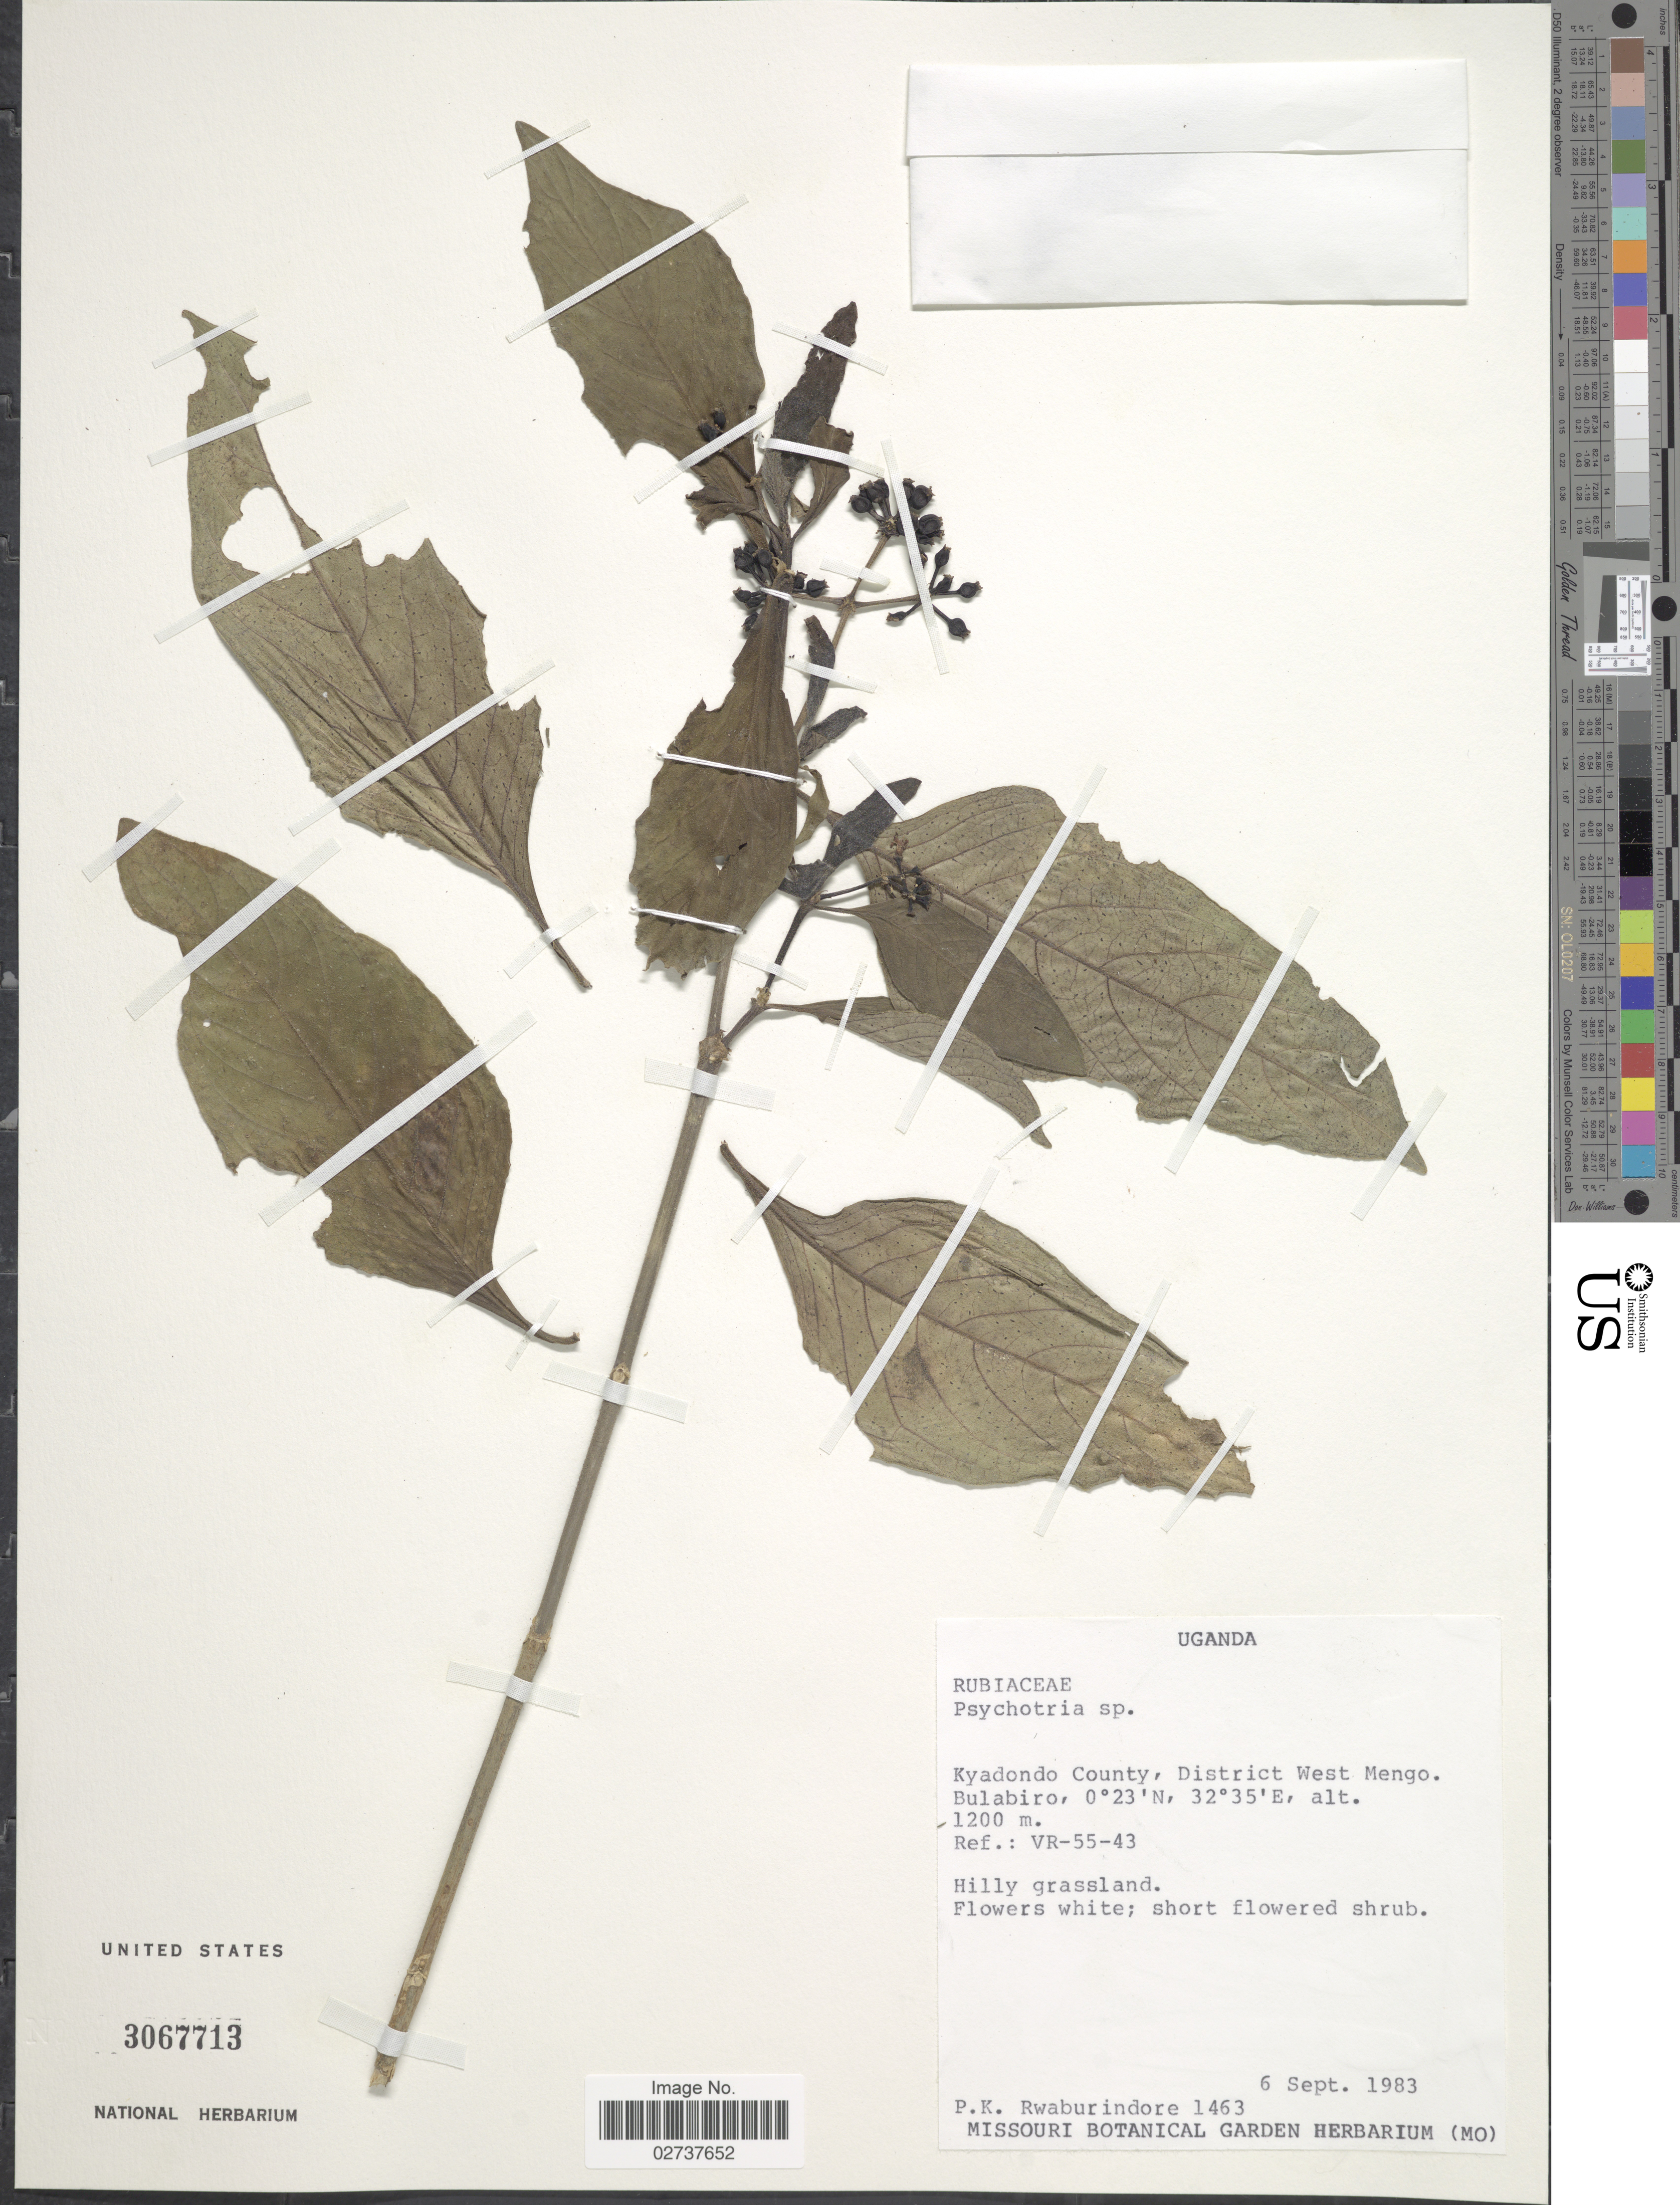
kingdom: Plantae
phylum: Tracheophyta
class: Magnoliopsida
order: Gentianales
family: Rubiaceae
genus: Psychotria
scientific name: Psychotria sp.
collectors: P. Rwaburindore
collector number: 1463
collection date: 1983-09-06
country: Uganda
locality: Kyadondo County, District West Mengo, Bulabiro, Ref.: VR-55-43.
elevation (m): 1200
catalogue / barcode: US 3067713